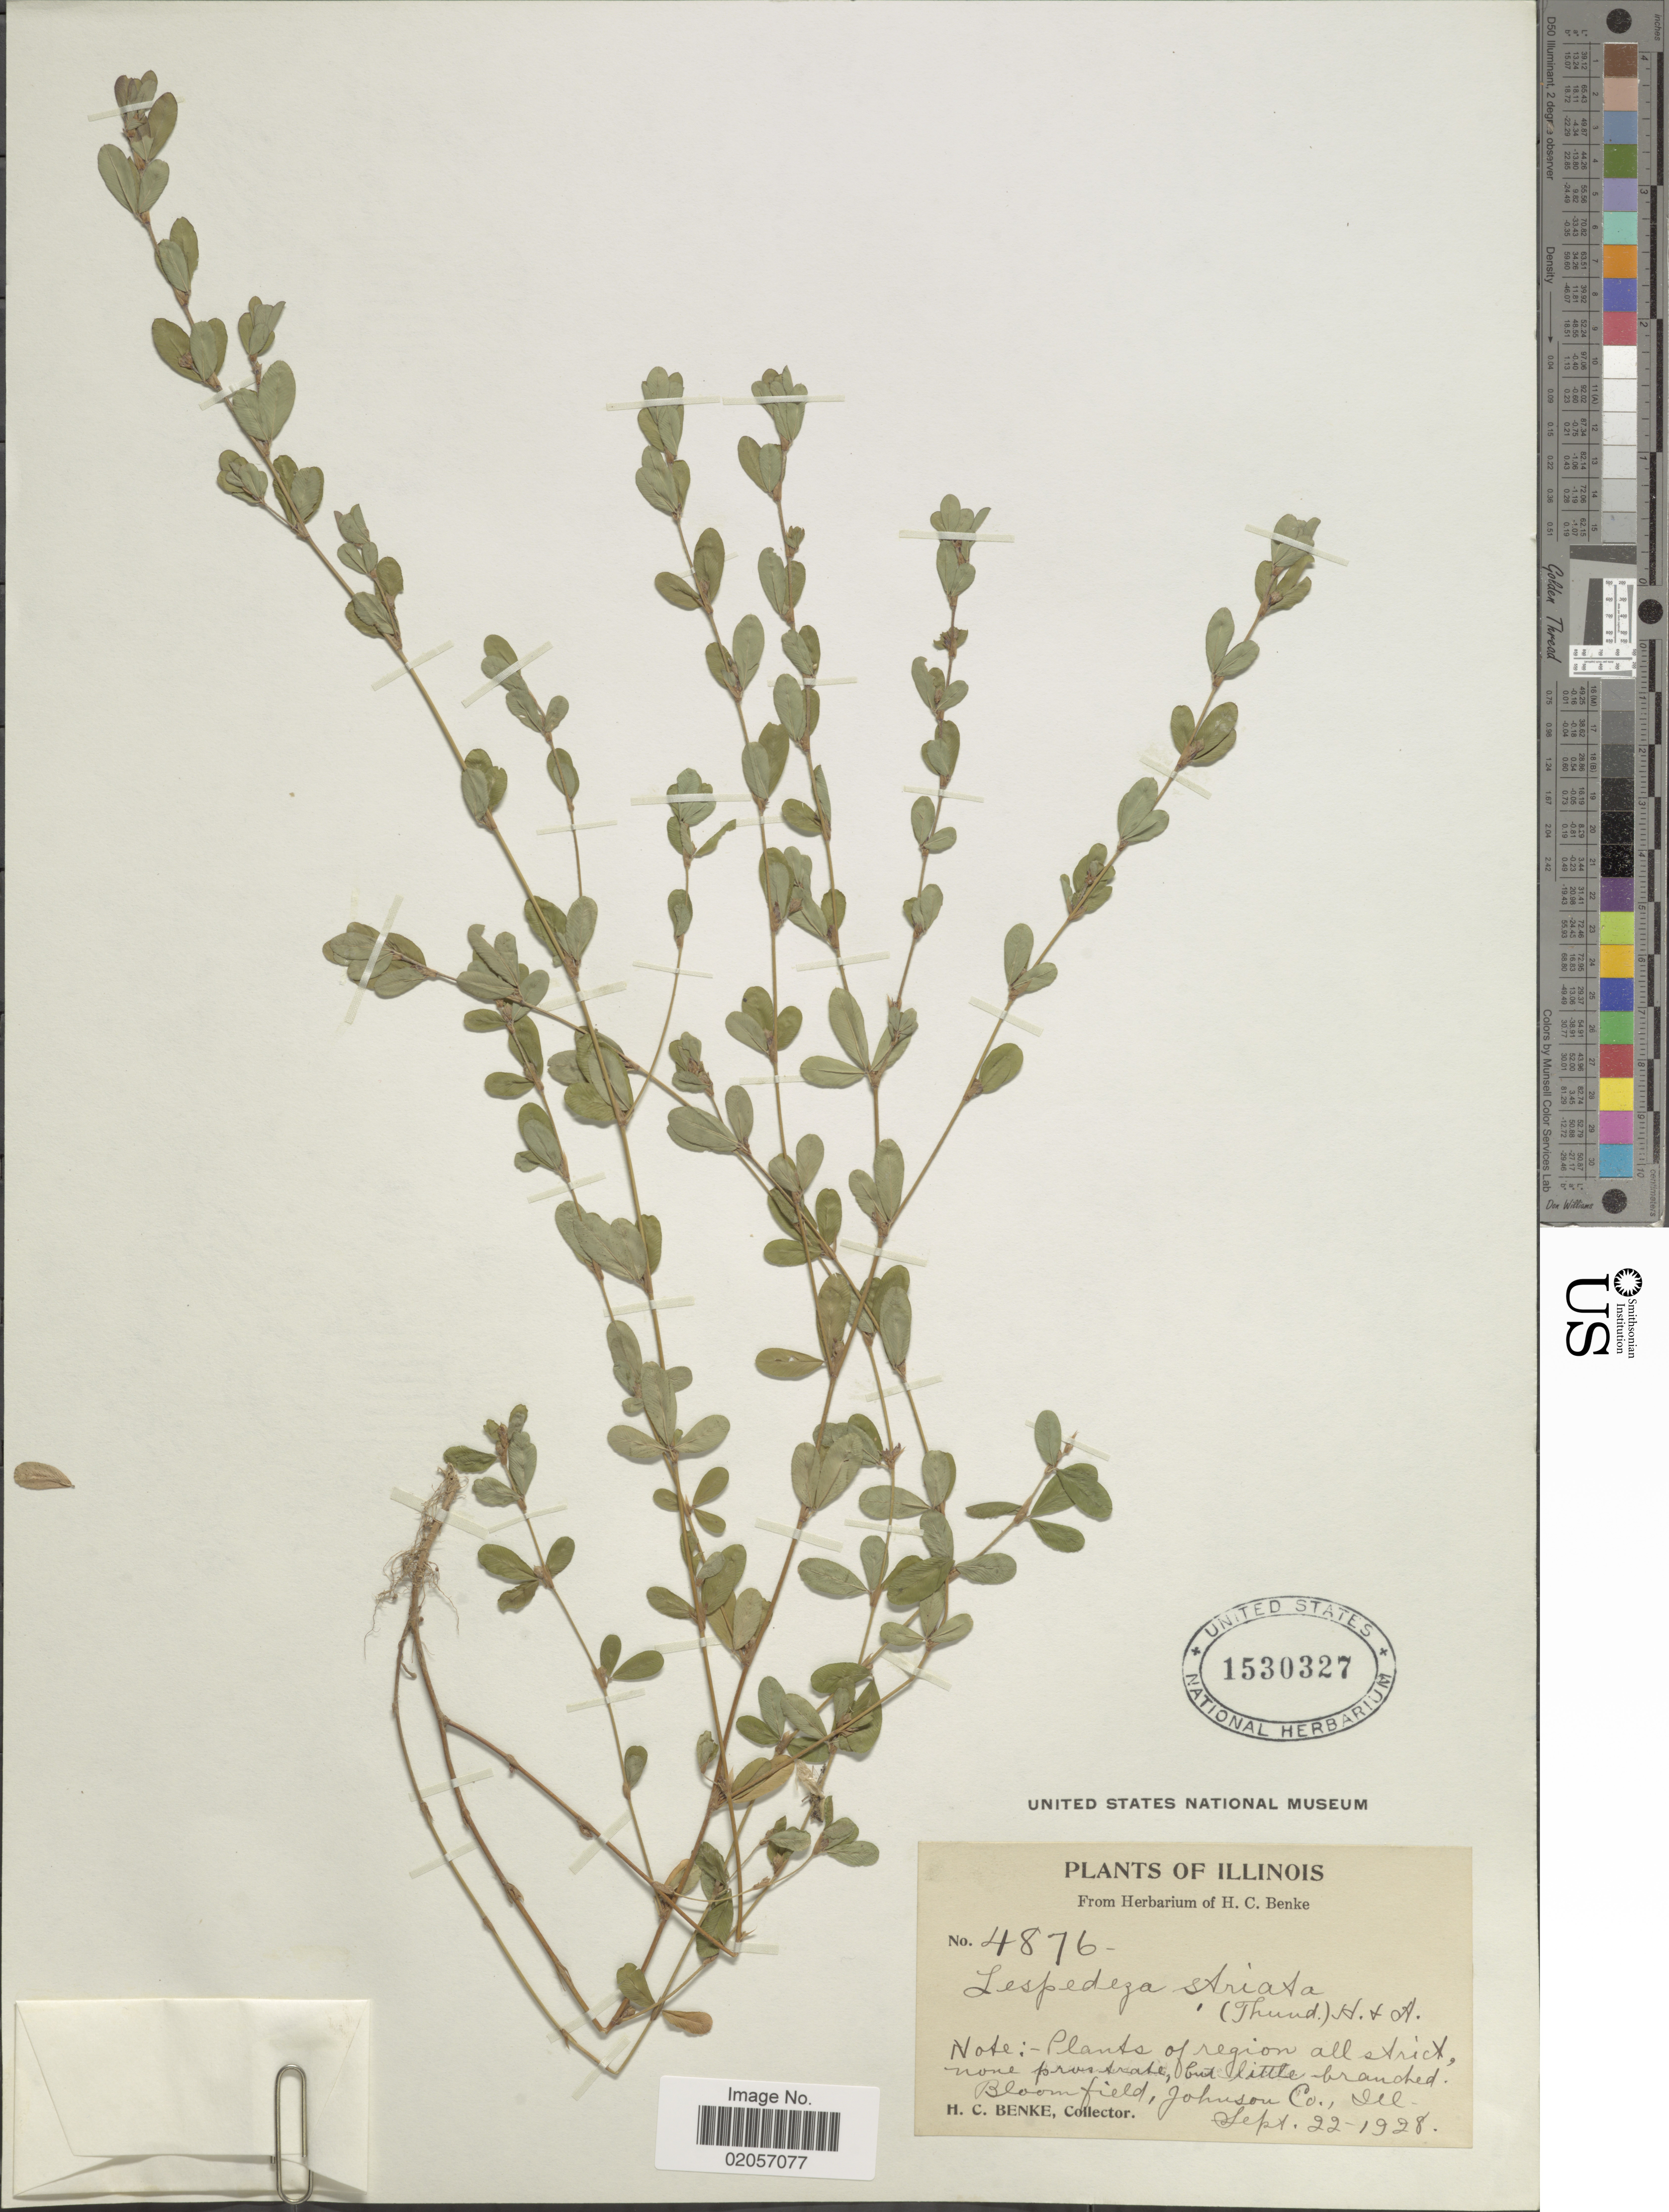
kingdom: Plantae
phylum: Tracheophyta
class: Magnoliopsida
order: Fabales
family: Fabaceae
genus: Kummerowia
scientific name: Kummerowia striata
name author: (Thunb.) Schindl.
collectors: H. Benke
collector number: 4876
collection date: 1928-09-22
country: United States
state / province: Illinois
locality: Bloomfield, Johnson Co.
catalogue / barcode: US 1530327